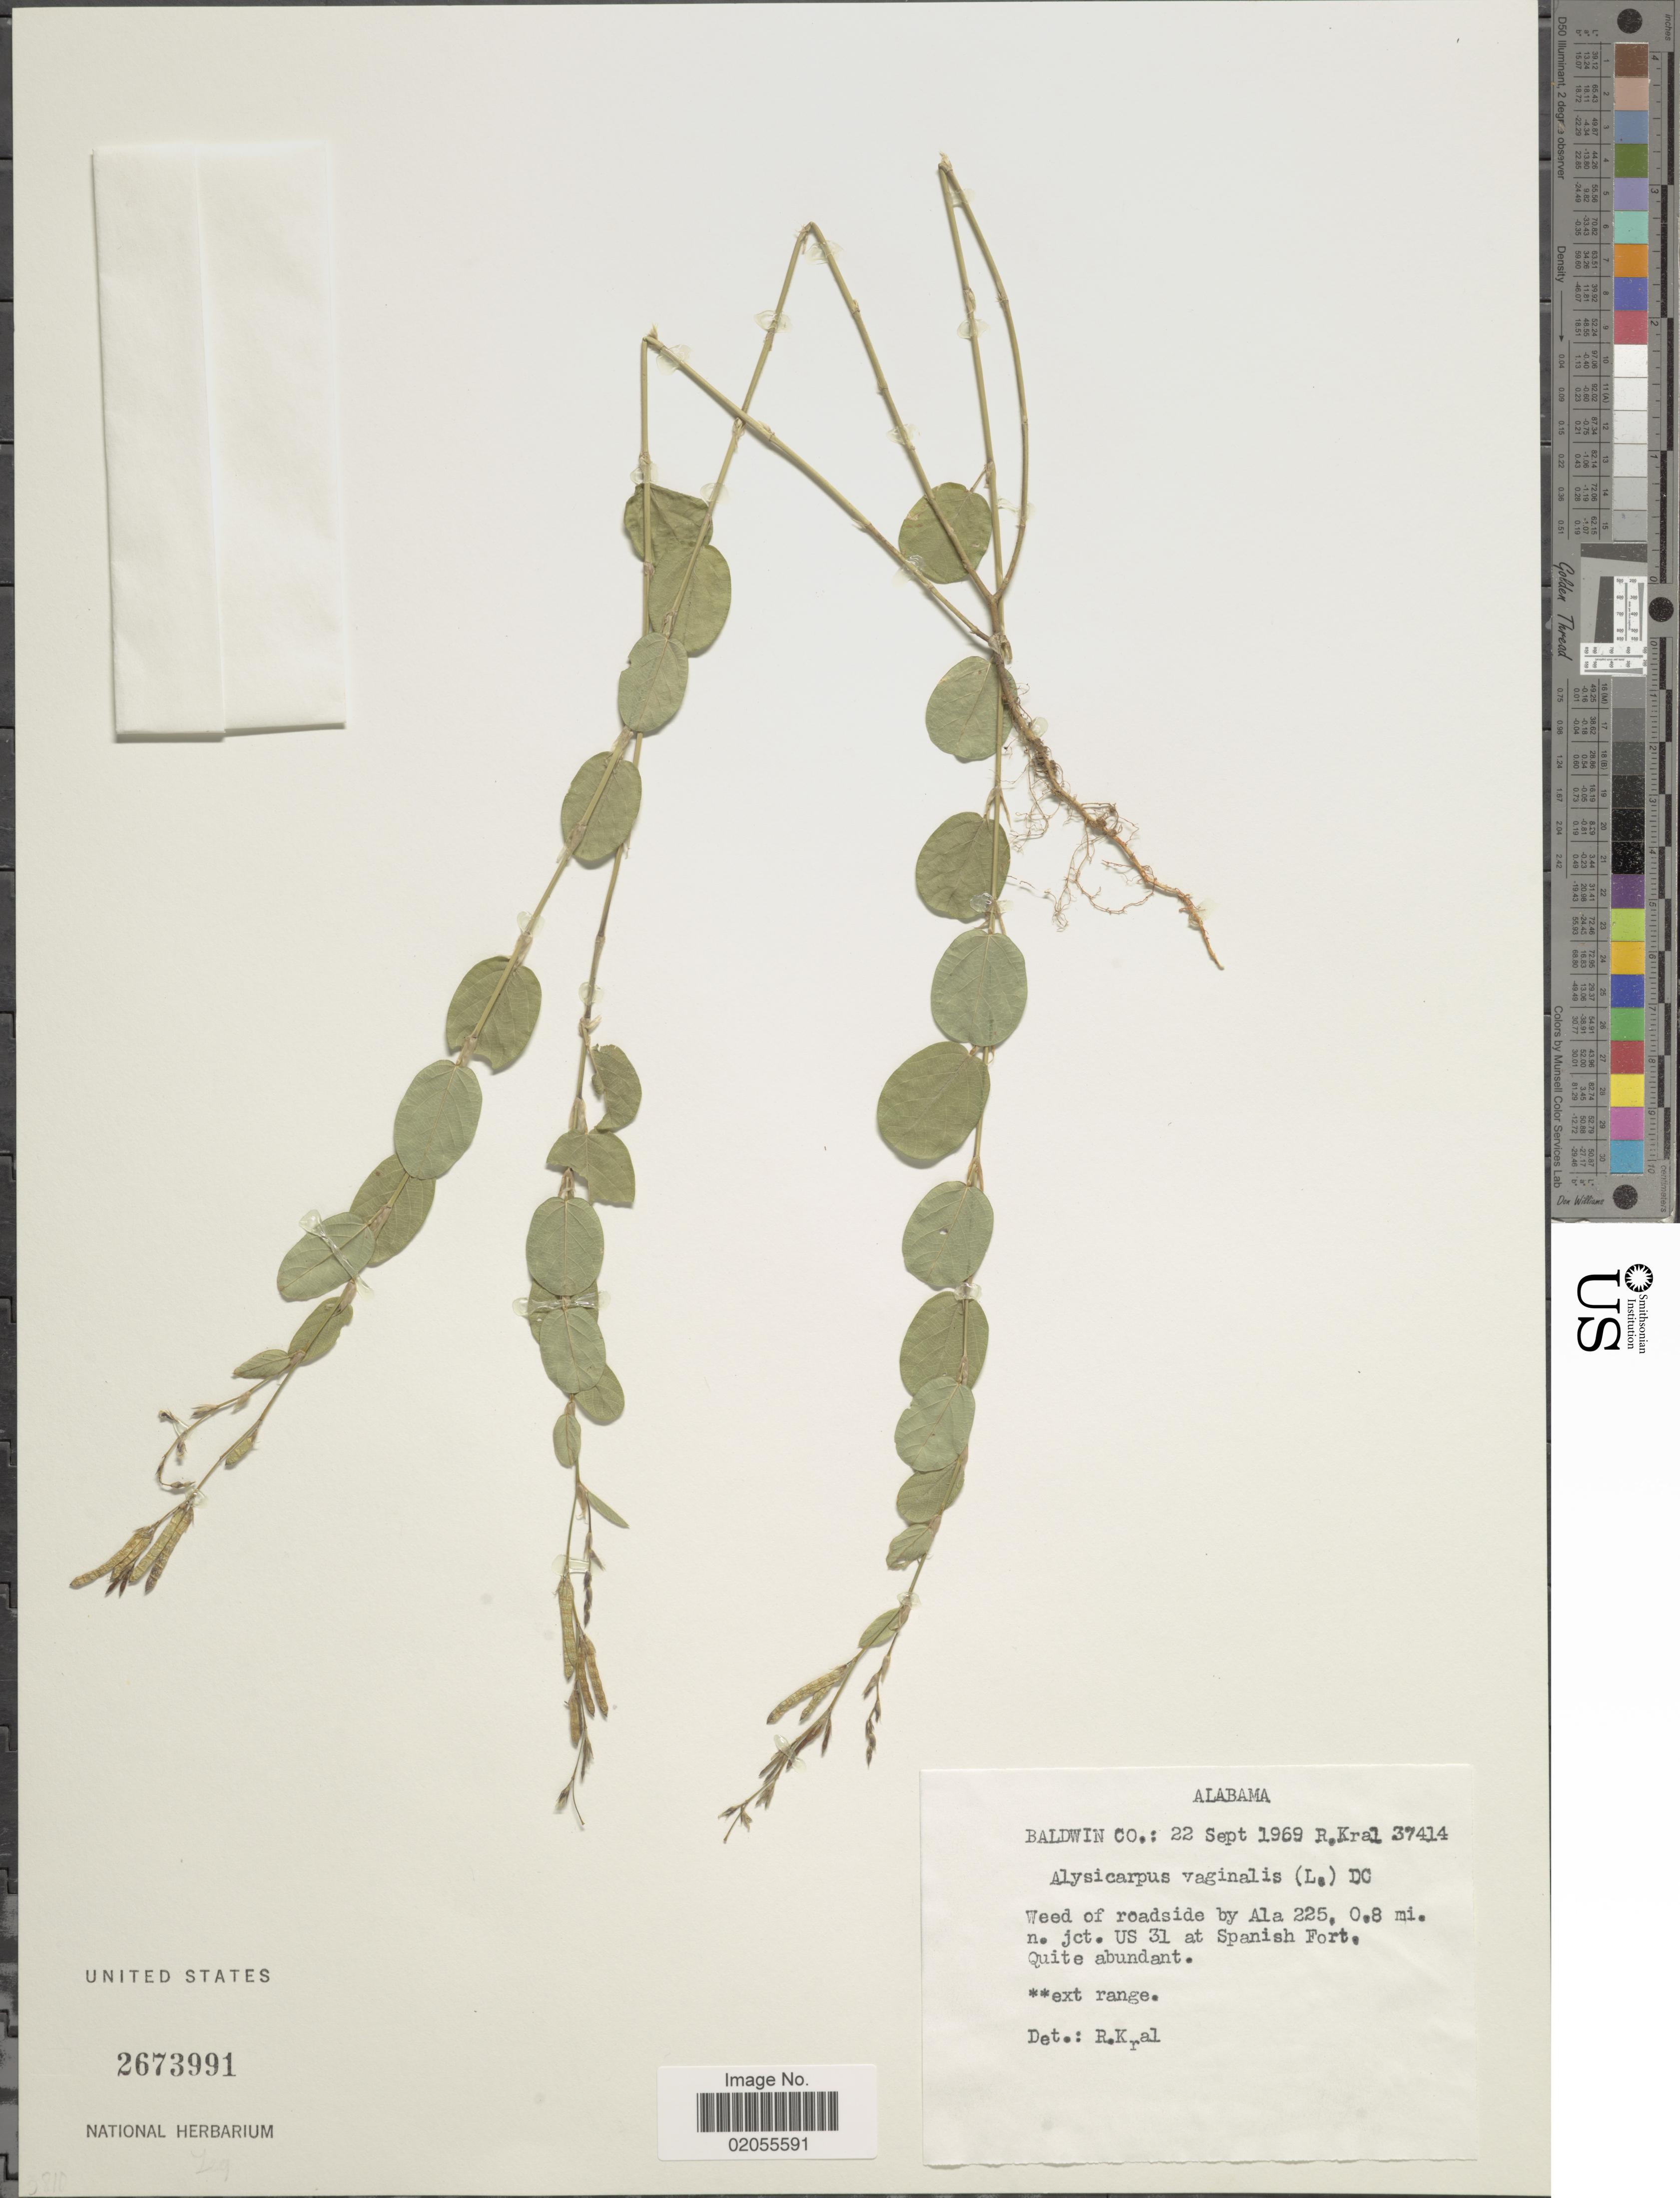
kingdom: Plantae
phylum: Tracheophyta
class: Magnoliopsida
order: Fabales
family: Fabaceae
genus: Alysicarpus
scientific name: Alysicarpus vaginalis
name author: (L.) DC.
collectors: R. Kral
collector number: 37414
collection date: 1969-09-22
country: United States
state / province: Alabama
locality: Baldwin Co. Weed roadside by Ala 225, 0.8 mi n. jct. US. 31 at Spanish Fort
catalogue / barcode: US 2673991